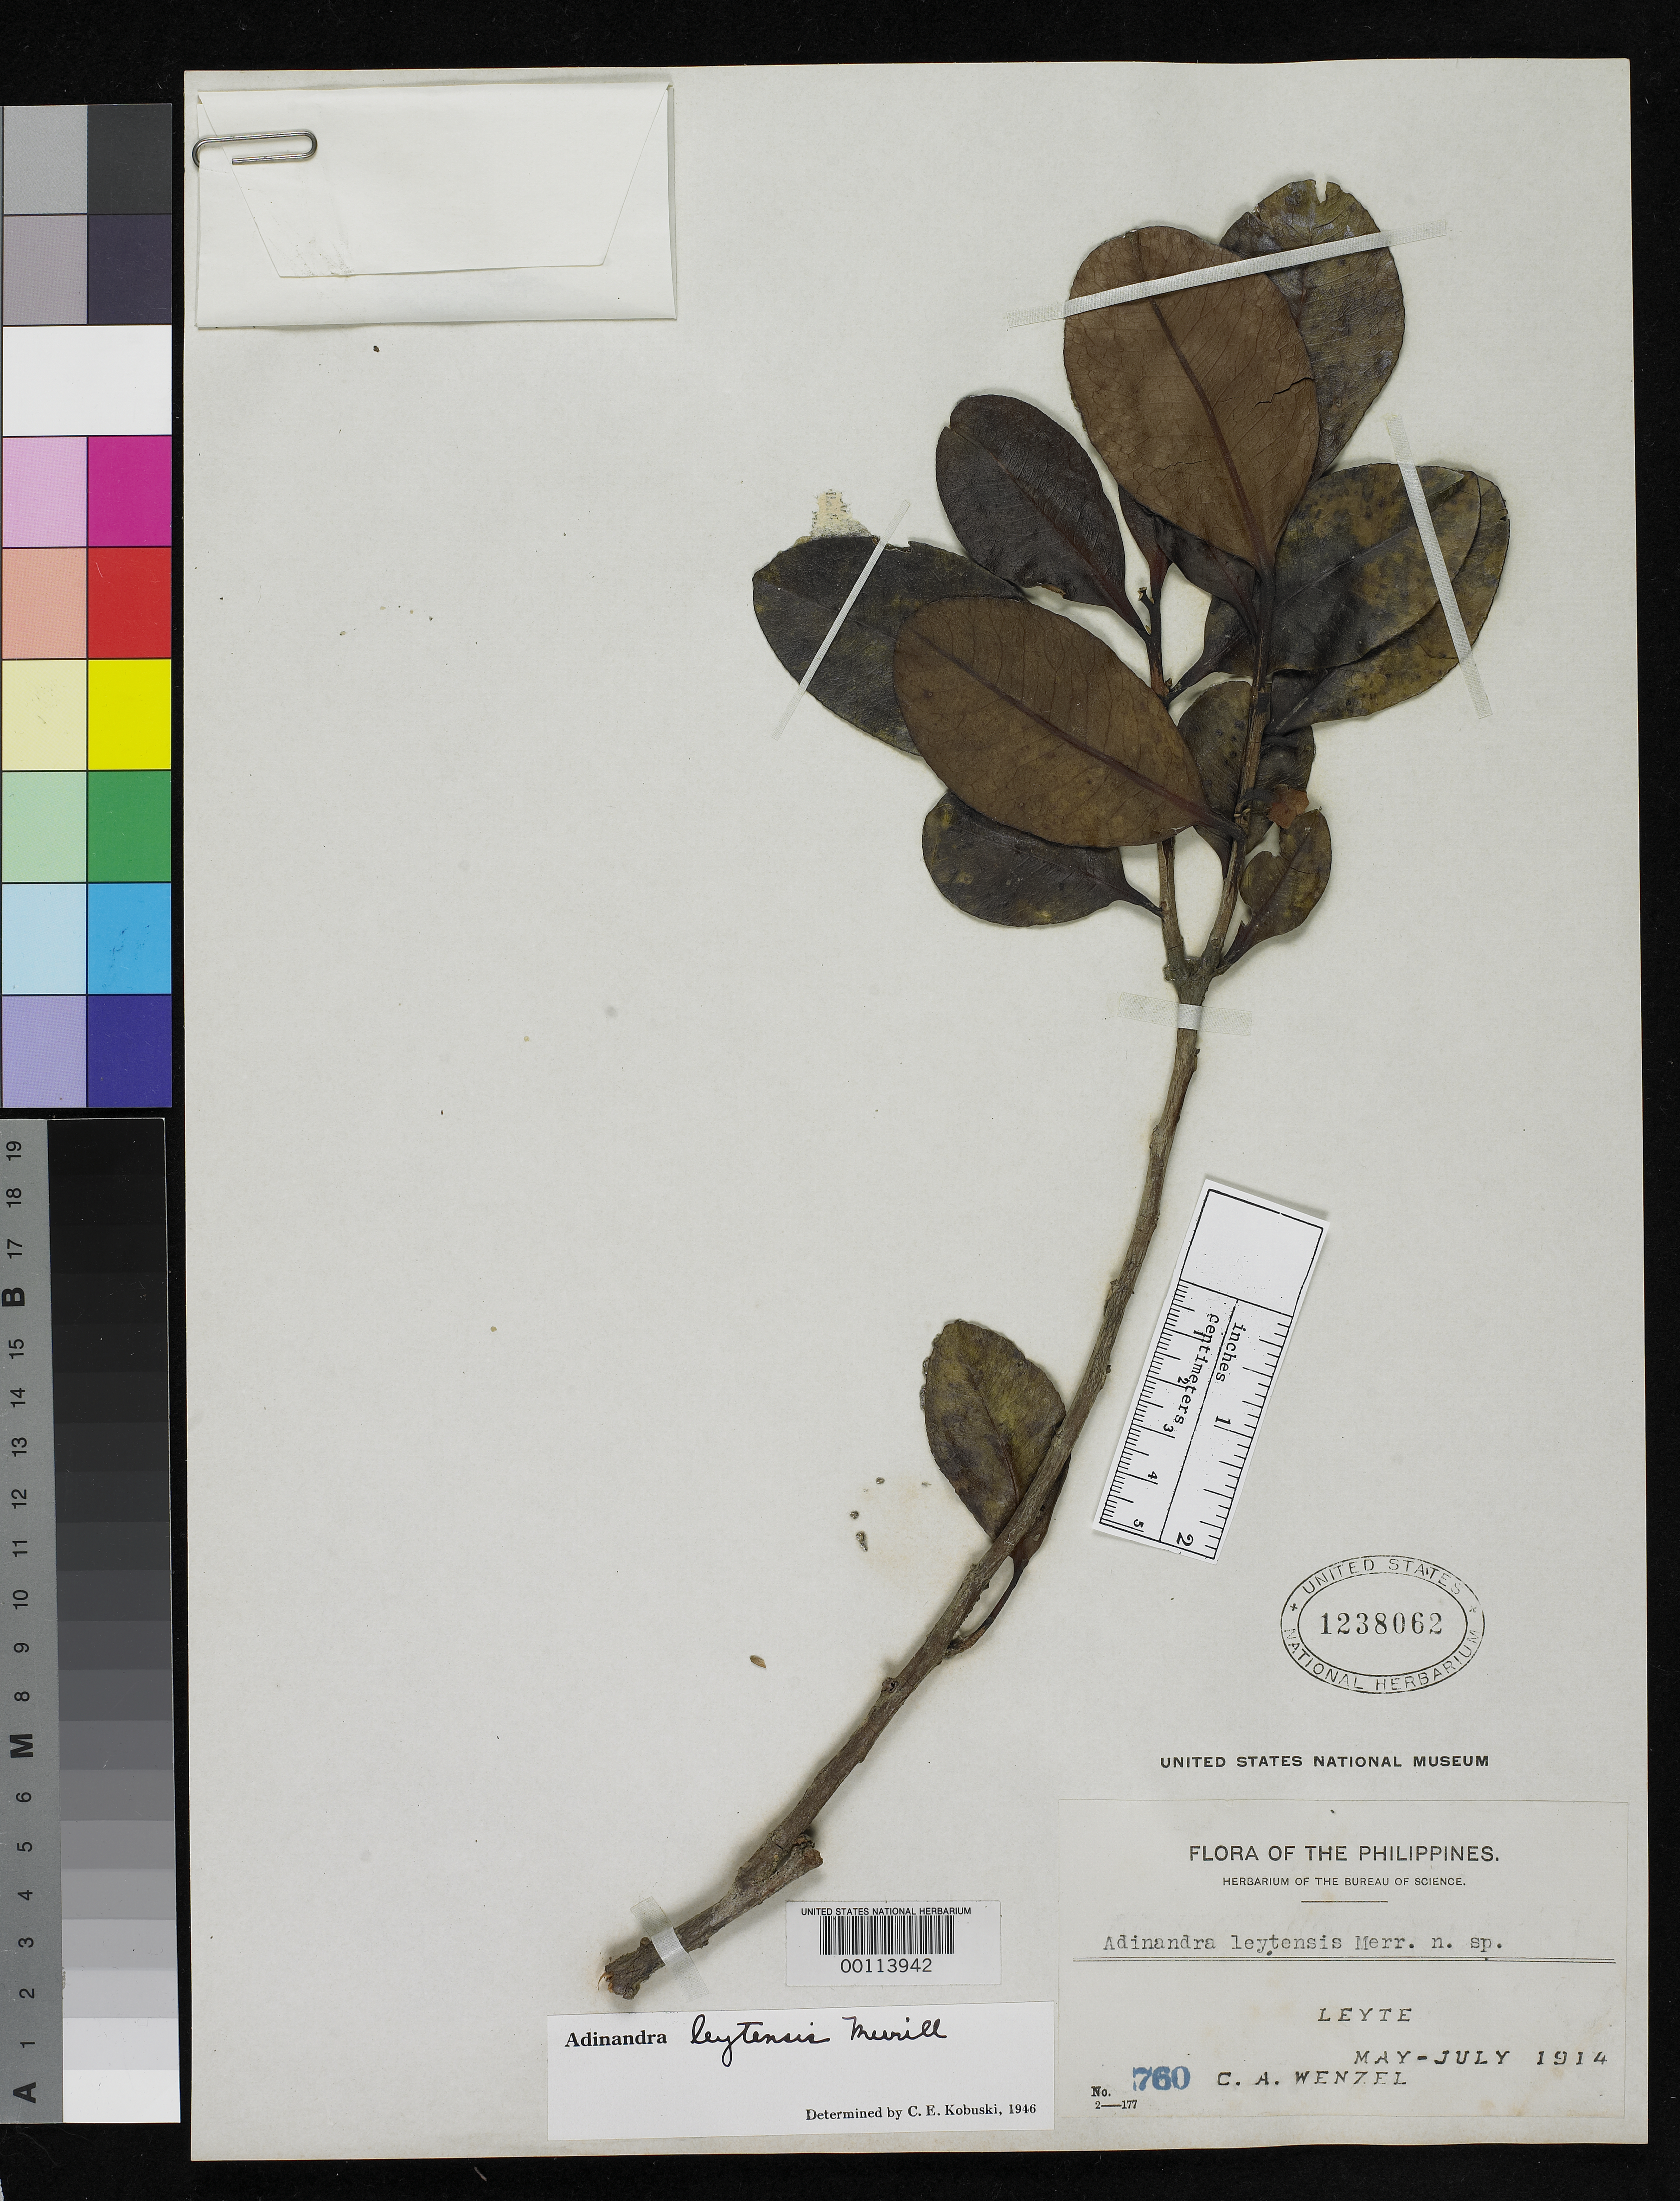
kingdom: Plantae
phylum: Tracheophyta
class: Magnoliopsida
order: Ericales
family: Pentaphylacaceae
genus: Adinandra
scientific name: Adinandra leytensis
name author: Merr.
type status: Isotype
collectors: C. Wenzel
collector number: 760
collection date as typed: May 1914 to -- Jul 1914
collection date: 1914-05/1914-07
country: Philippines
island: Leyte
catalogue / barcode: US 1238062